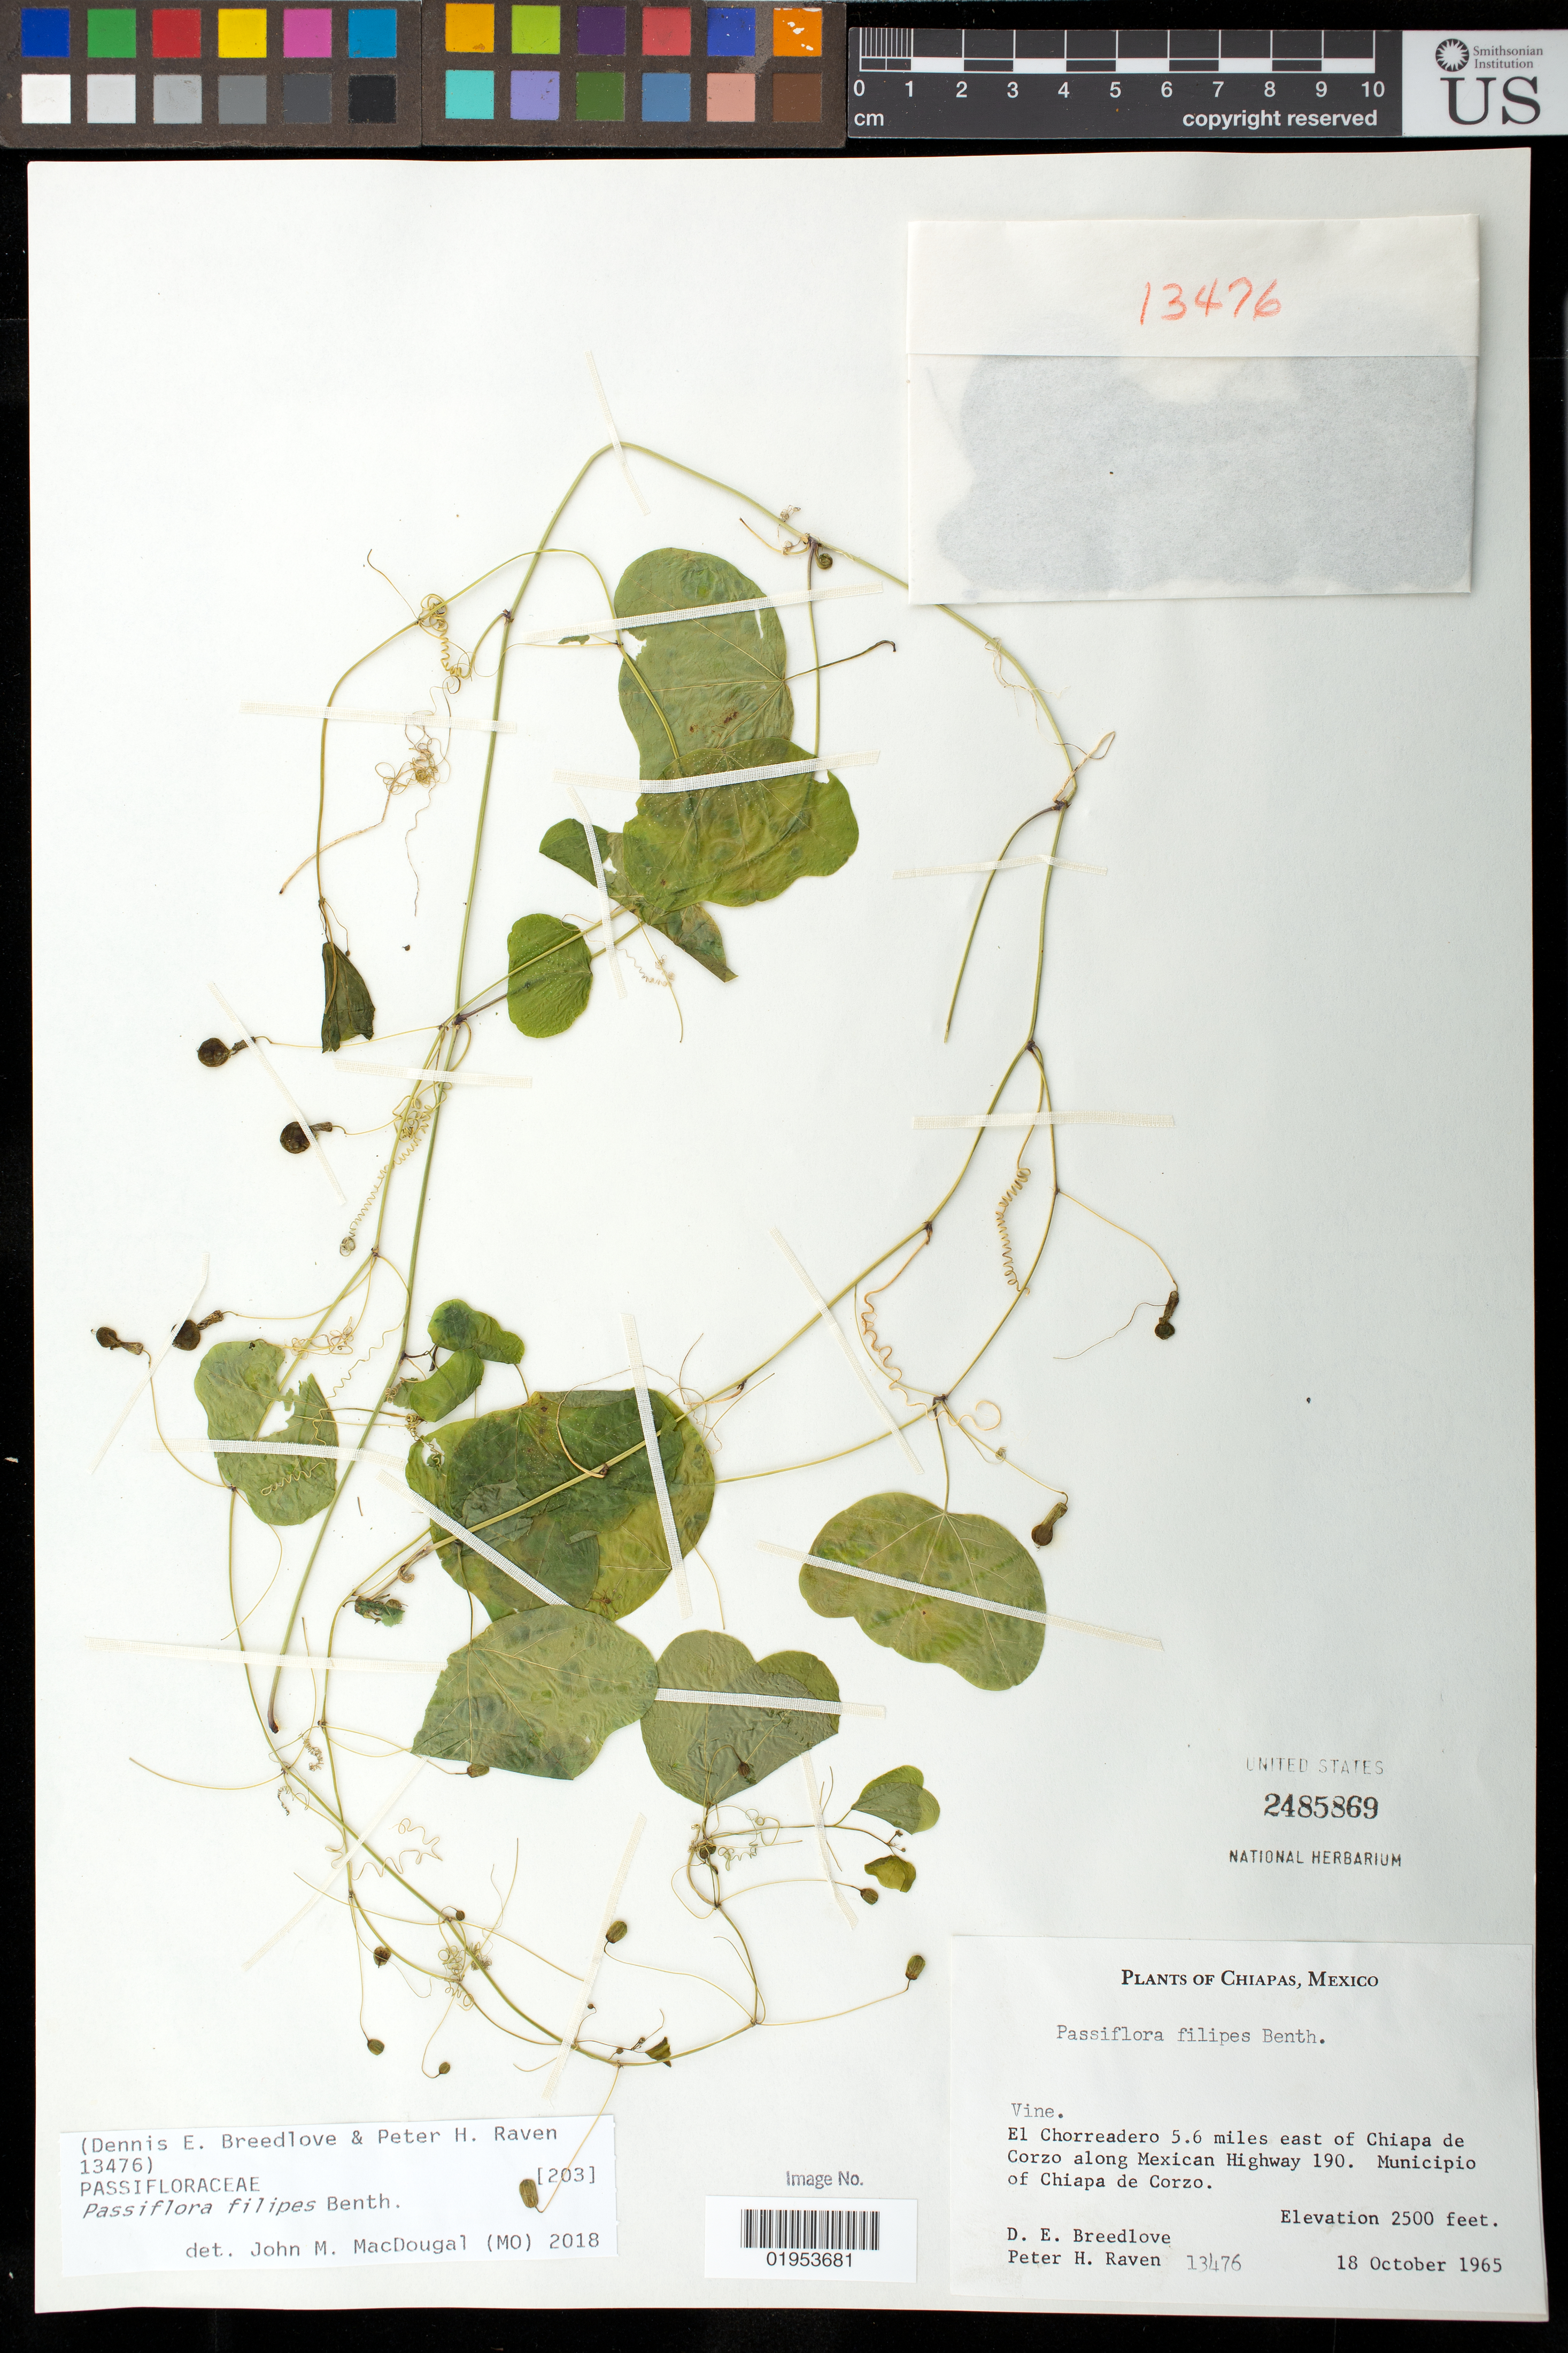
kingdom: Plantae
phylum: Tracheophyta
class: Magnoliopsida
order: Malpighiales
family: Passifloraceae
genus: Passiflora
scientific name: Passiflora filipes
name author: Benth.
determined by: MacDougal, John M.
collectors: D. E. Breedlove & P. Raven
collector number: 13476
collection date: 1965-10-18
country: Mexico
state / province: Chiapas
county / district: Chiapa de Corzo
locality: El Chorreadero. 5.6 miles E of Chiapa de Corzo along Mexican Hwy 190.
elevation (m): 762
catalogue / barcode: US 2485869